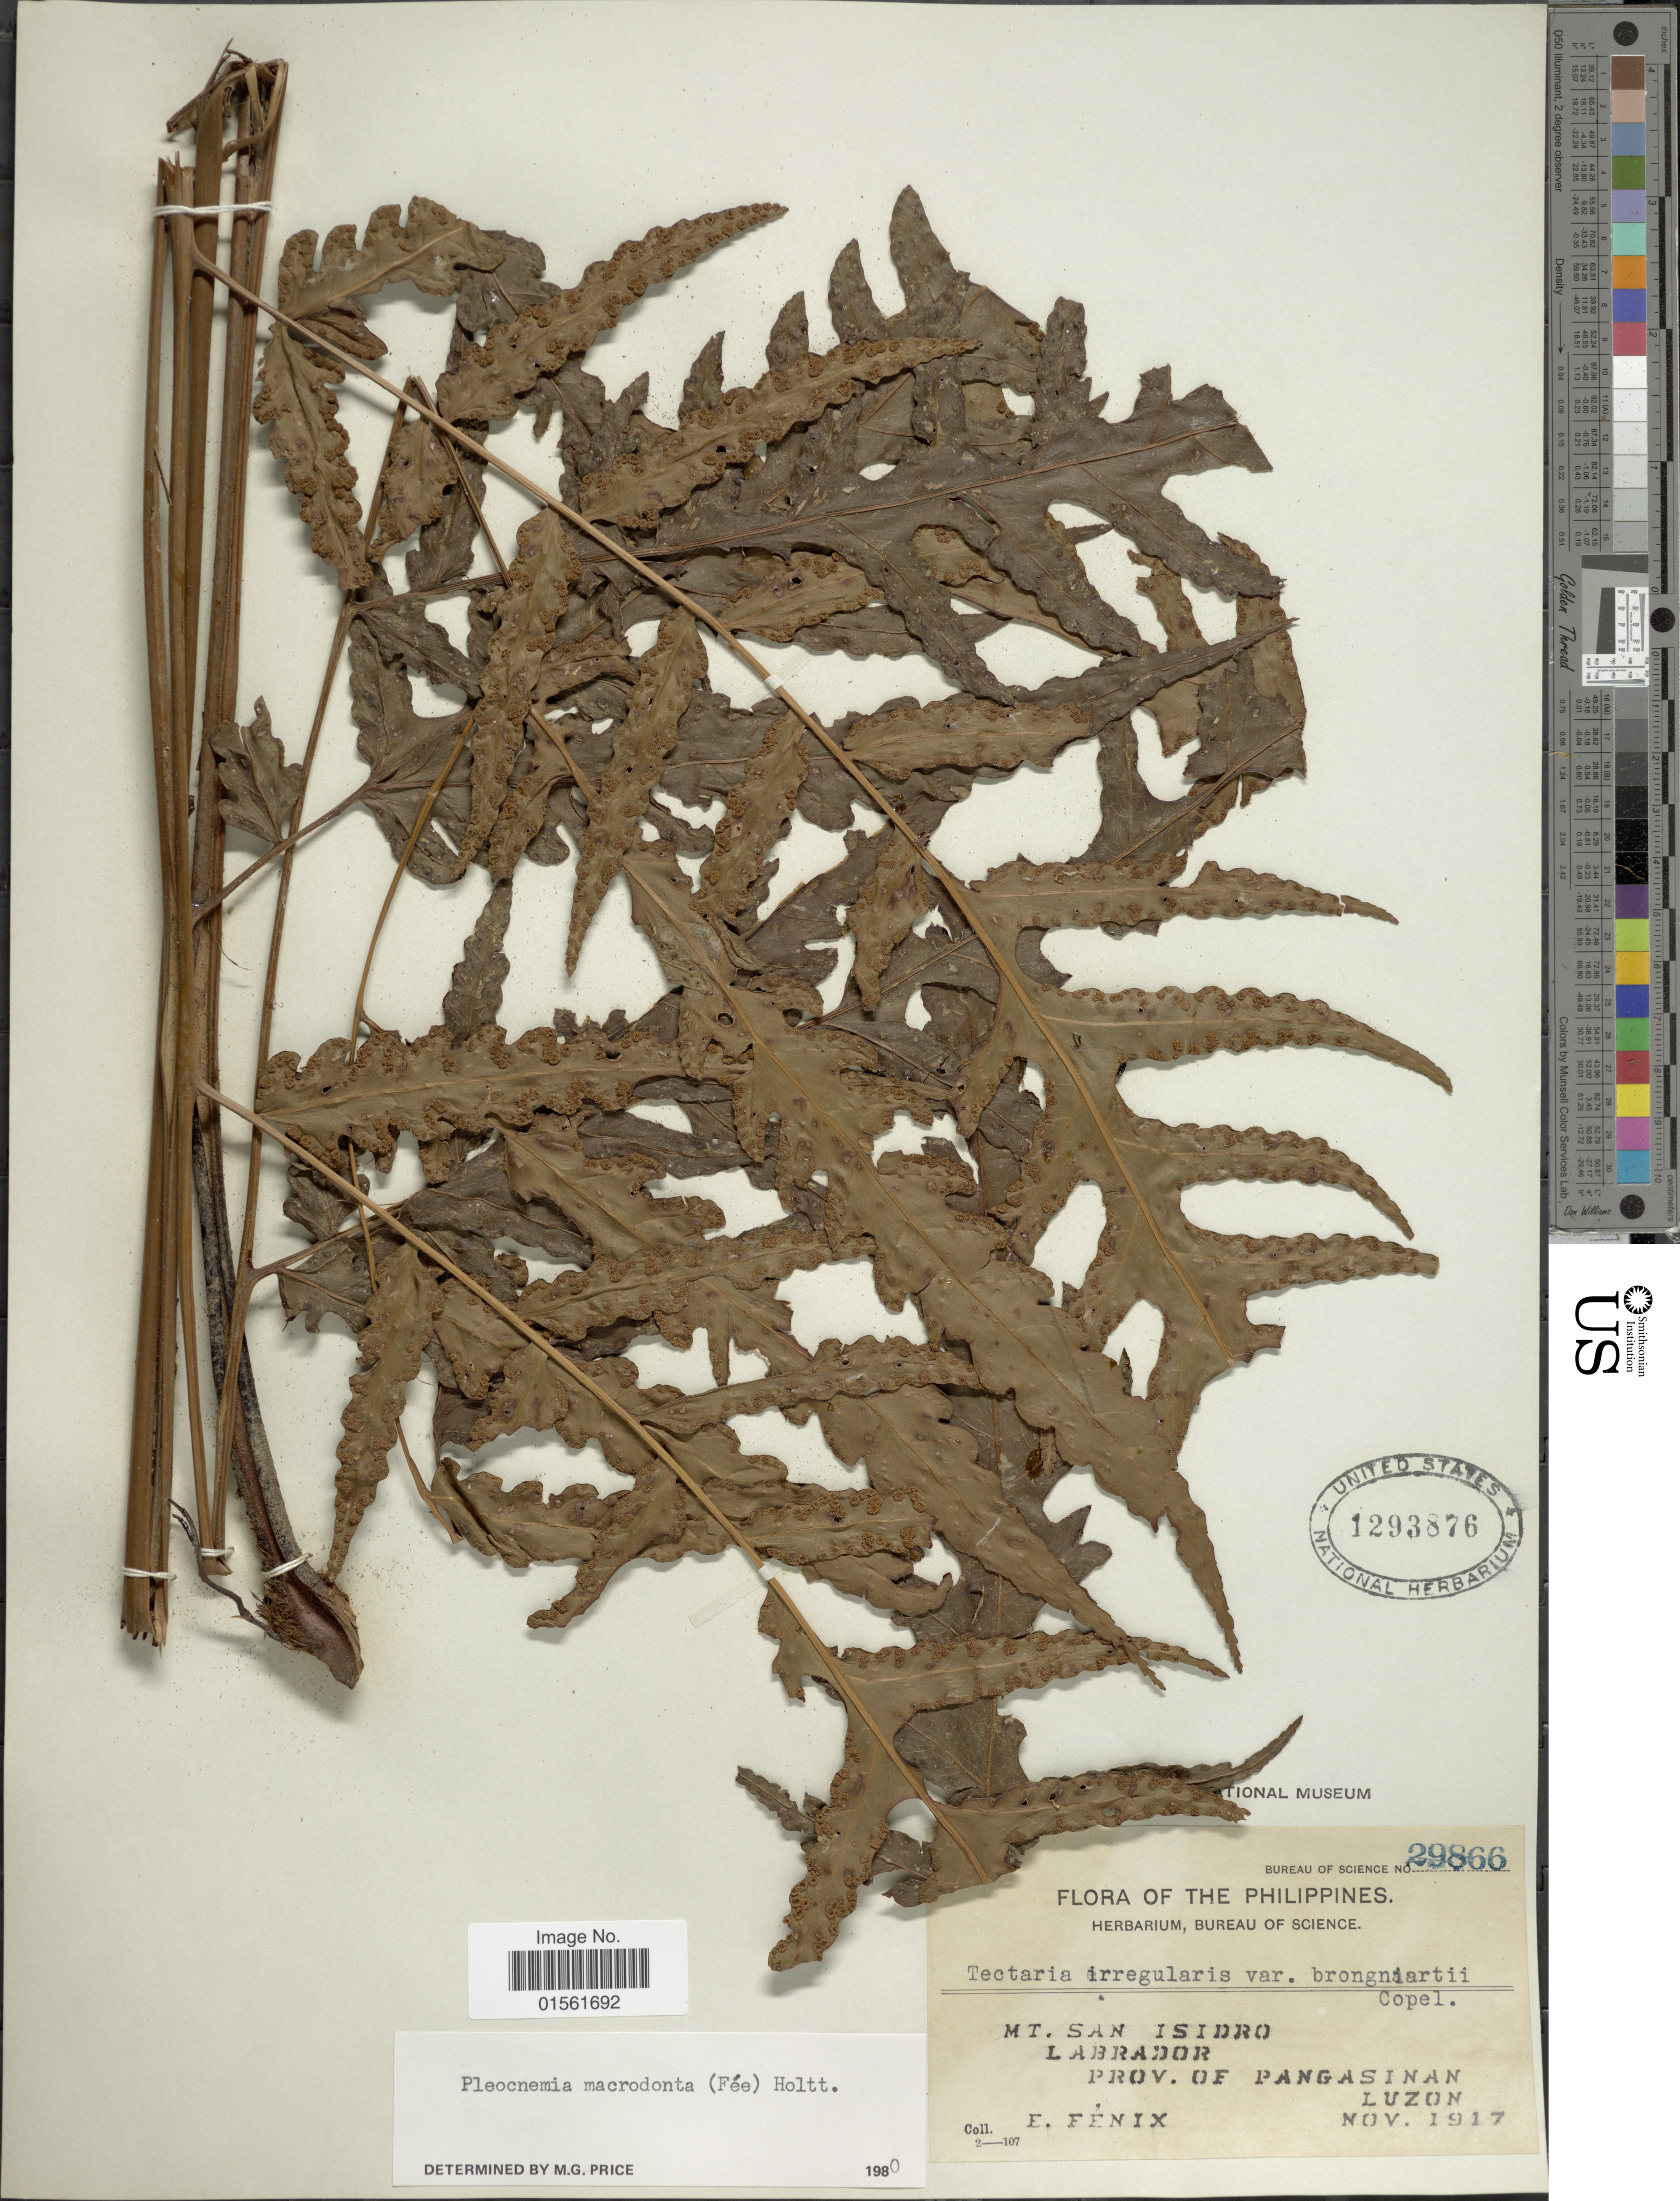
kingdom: Plantae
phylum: Tracheophyta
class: Polypodiopsida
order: Polypodiales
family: Dryopteridaceae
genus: Pleocnemia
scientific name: Pleocnemia macrodonta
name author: (C. Presl ex Fée) Holttum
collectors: E. Fénix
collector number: Bureau of Science 29866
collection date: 1917-11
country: Philippines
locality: Mt. San Isidro, Labrador Prov. of Pangasinan, Luzon.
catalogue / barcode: US 1293876